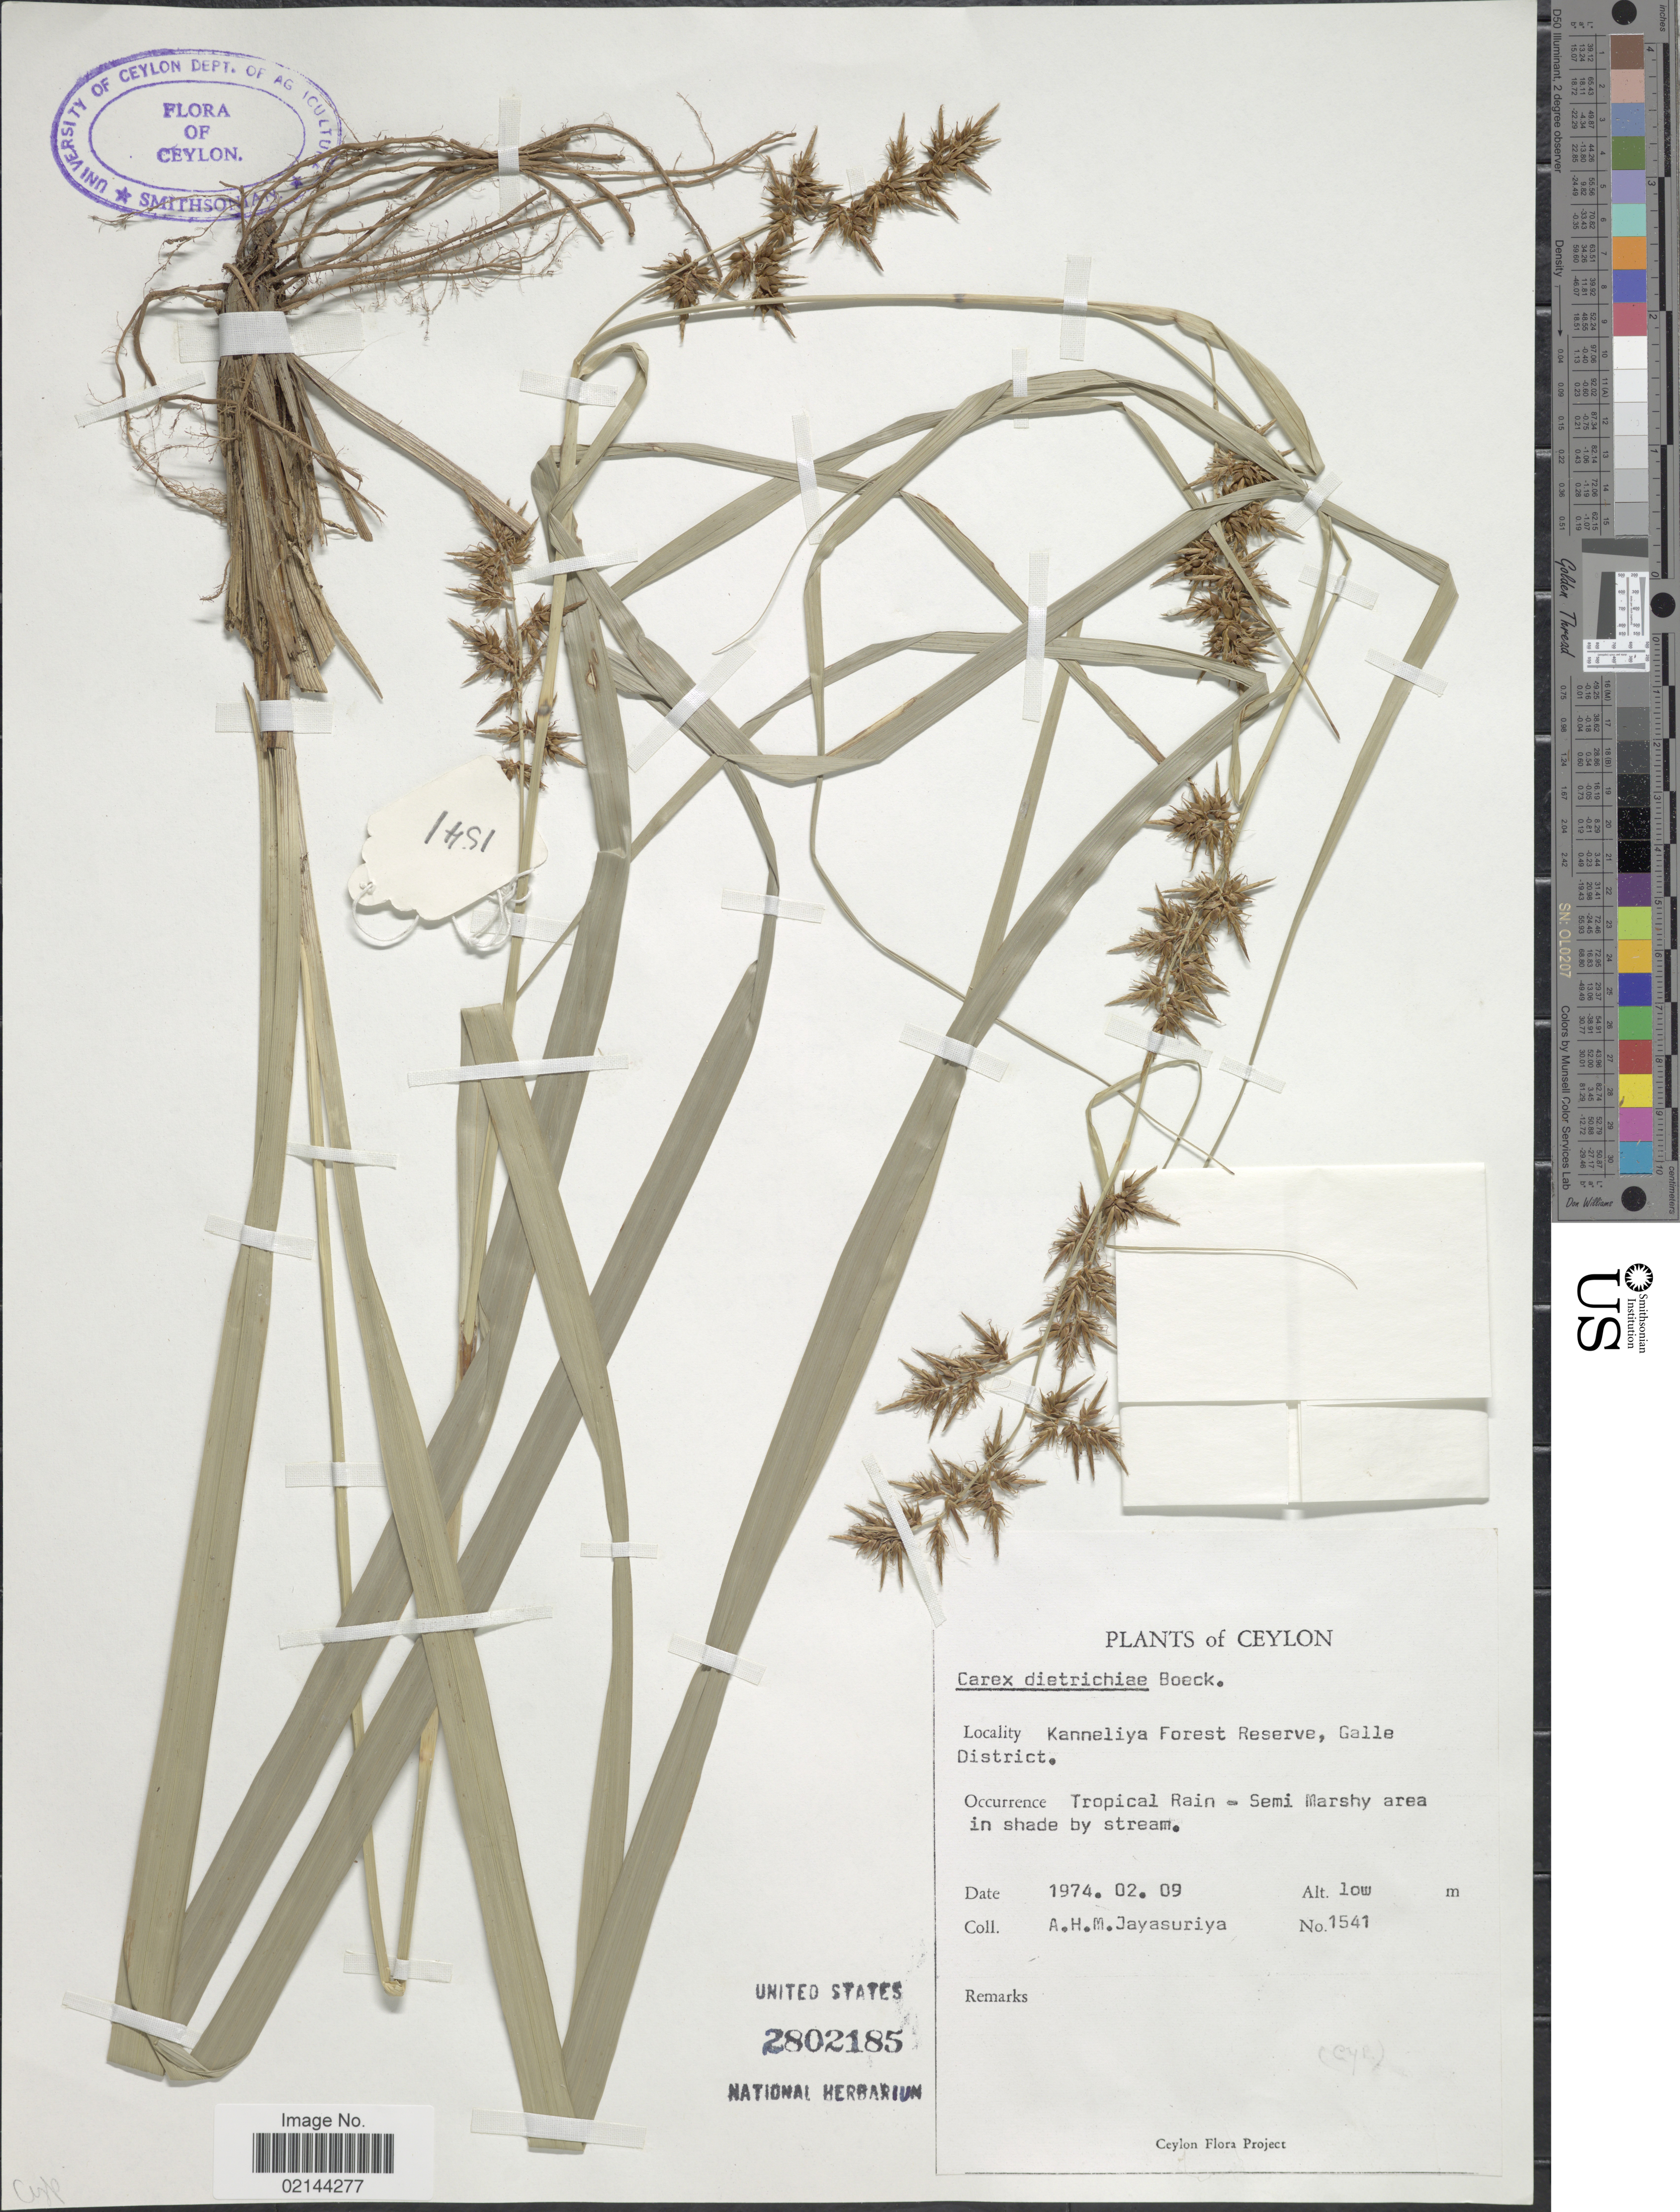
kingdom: Plantae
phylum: Tracheophyta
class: Liliopsida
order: Poales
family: Cyperaceae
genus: Carex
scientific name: Carex indica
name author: L.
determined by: Strong, Mark T., (BOT), Smithsonian Institution - National Museum of Natural History (UNITED STATES)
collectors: A. H. Jayasuriya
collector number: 1541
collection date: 1974-02-09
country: Sri Lanka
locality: Ceylon, Kanneliya Forest Reserve, Galle District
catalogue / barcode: US 2802185